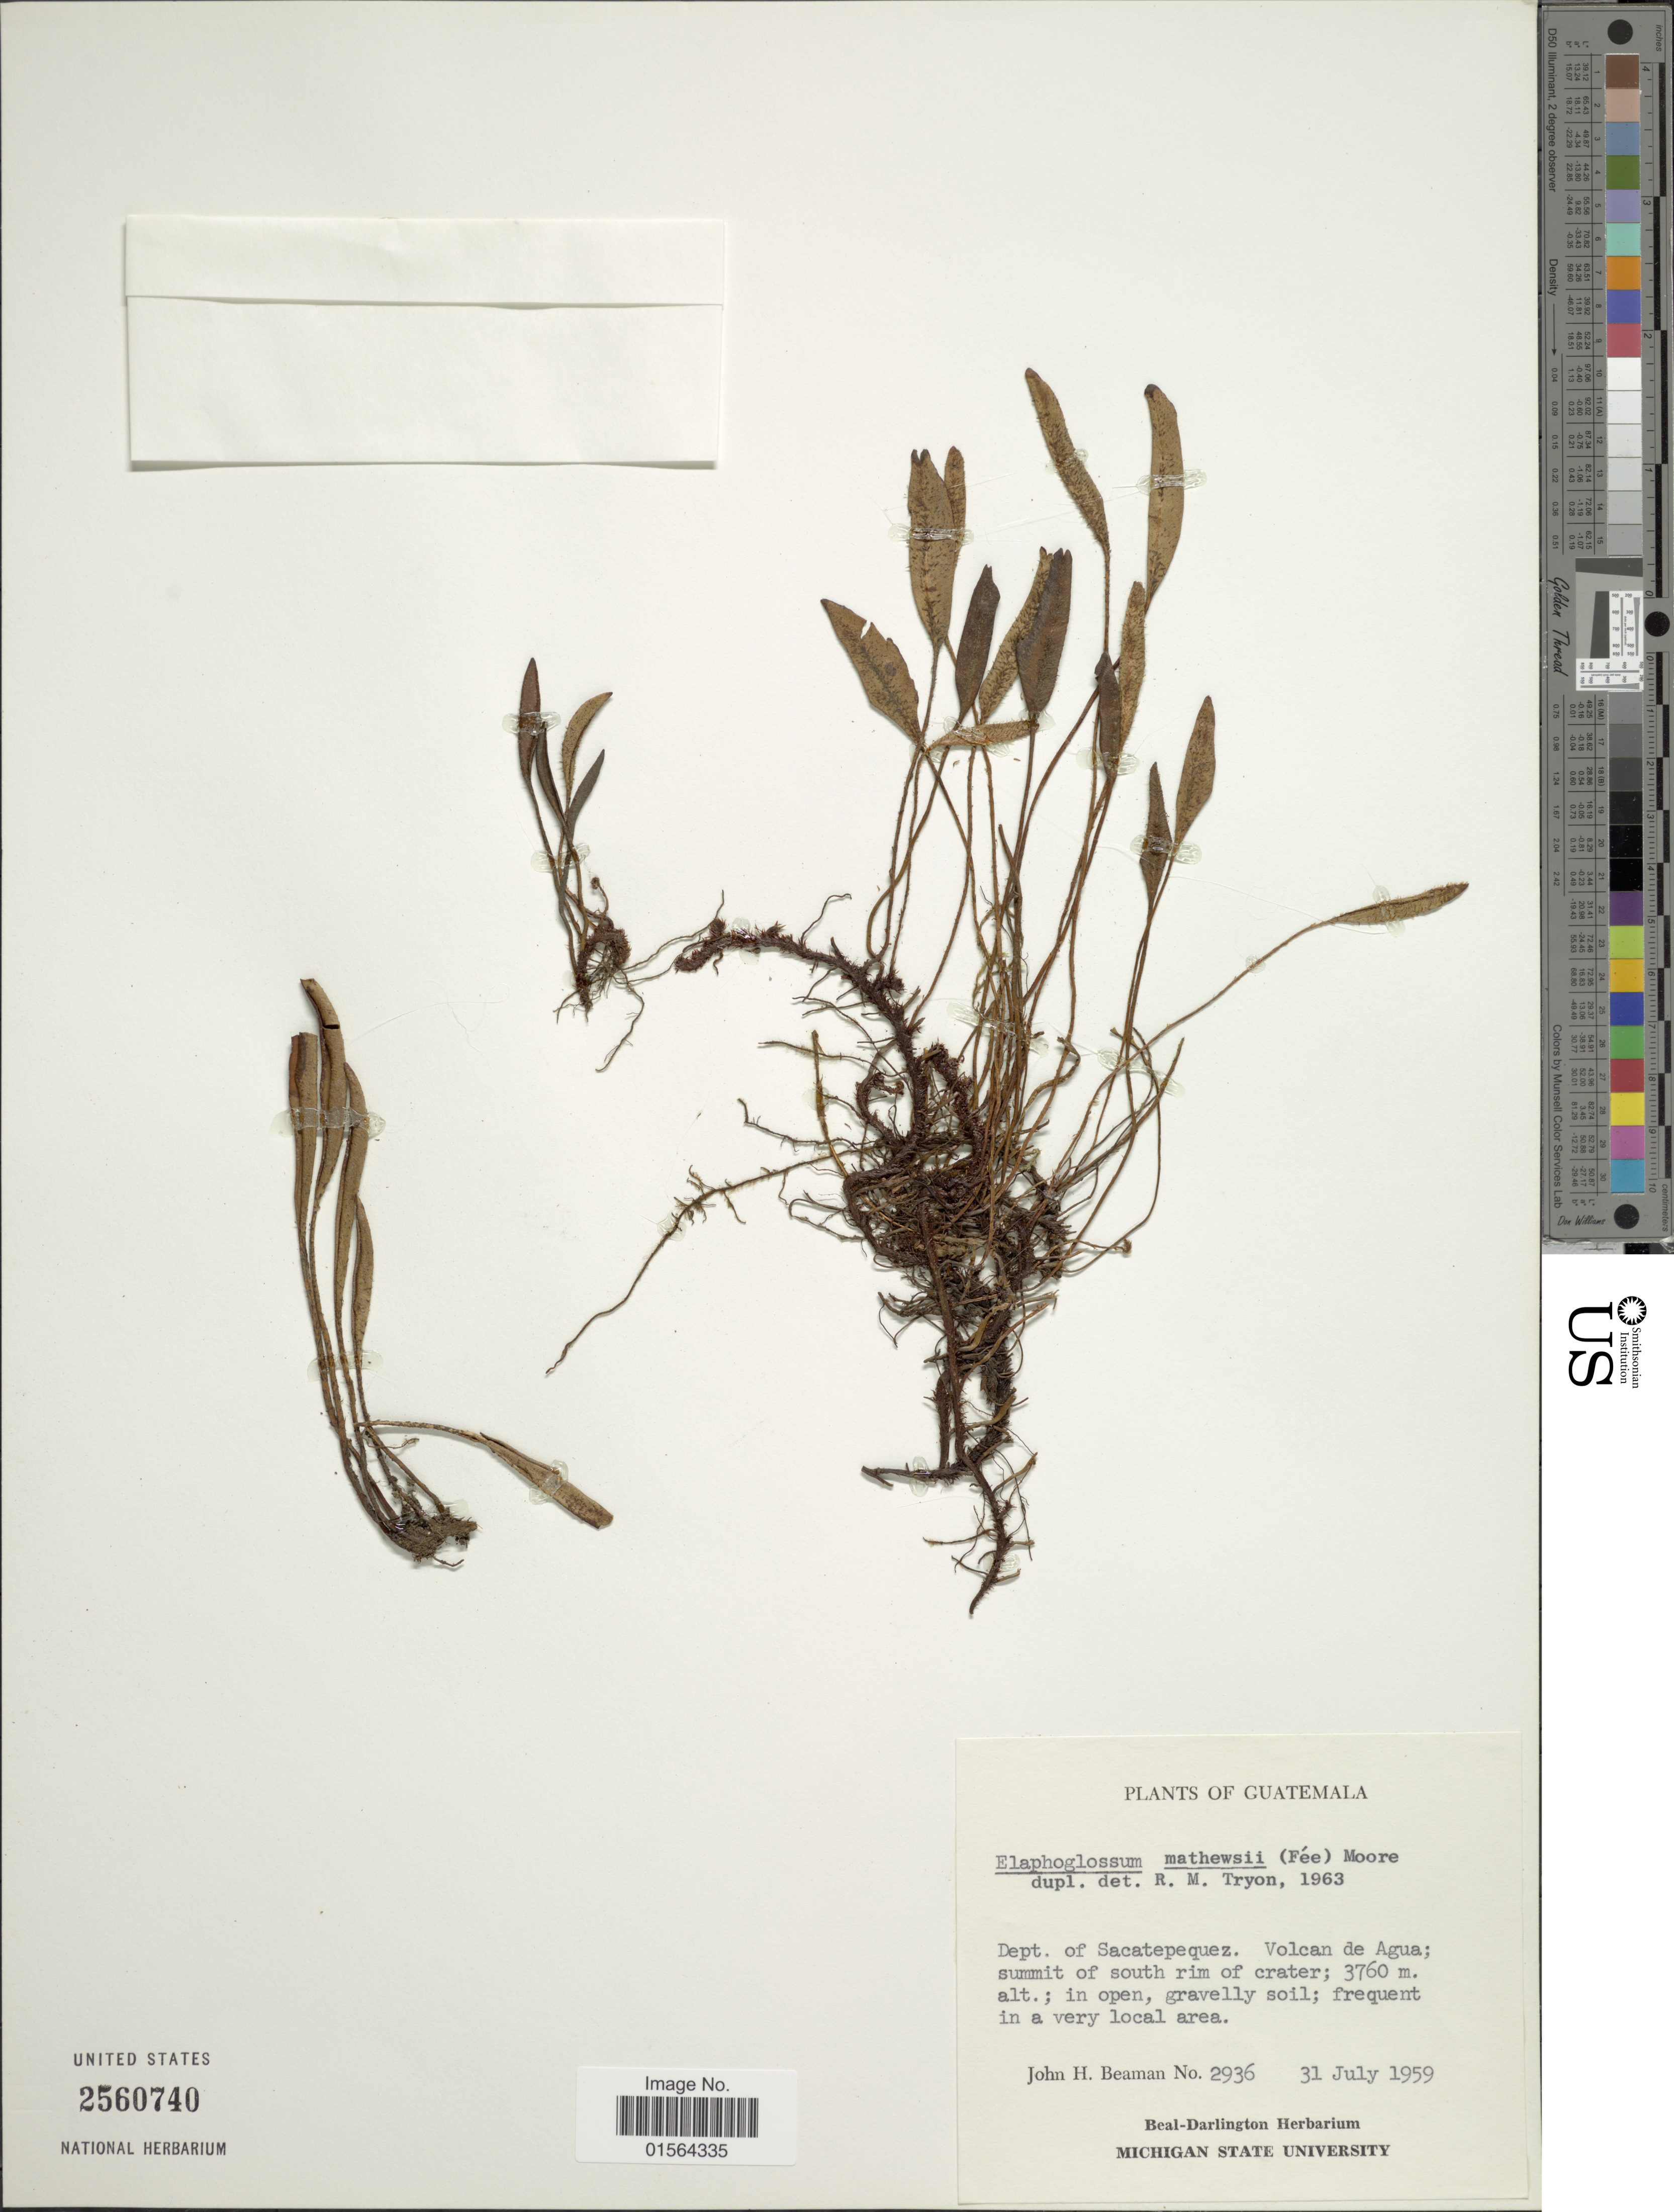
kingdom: Plantae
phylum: Tracheophyta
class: Polypodiopsida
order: Polypodiales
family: Dryopteridaceae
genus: Elaphoglossum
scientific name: Elaphoglossum mathewsii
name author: (Fée) T. Moore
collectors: J. H. Beaman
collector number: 2936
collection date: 1959-07-31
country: Guatemala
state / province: Sacatepéquez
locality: Dept. of Sacatepequez, Volcan de Agua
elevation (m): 3760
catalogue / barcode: US 2560740